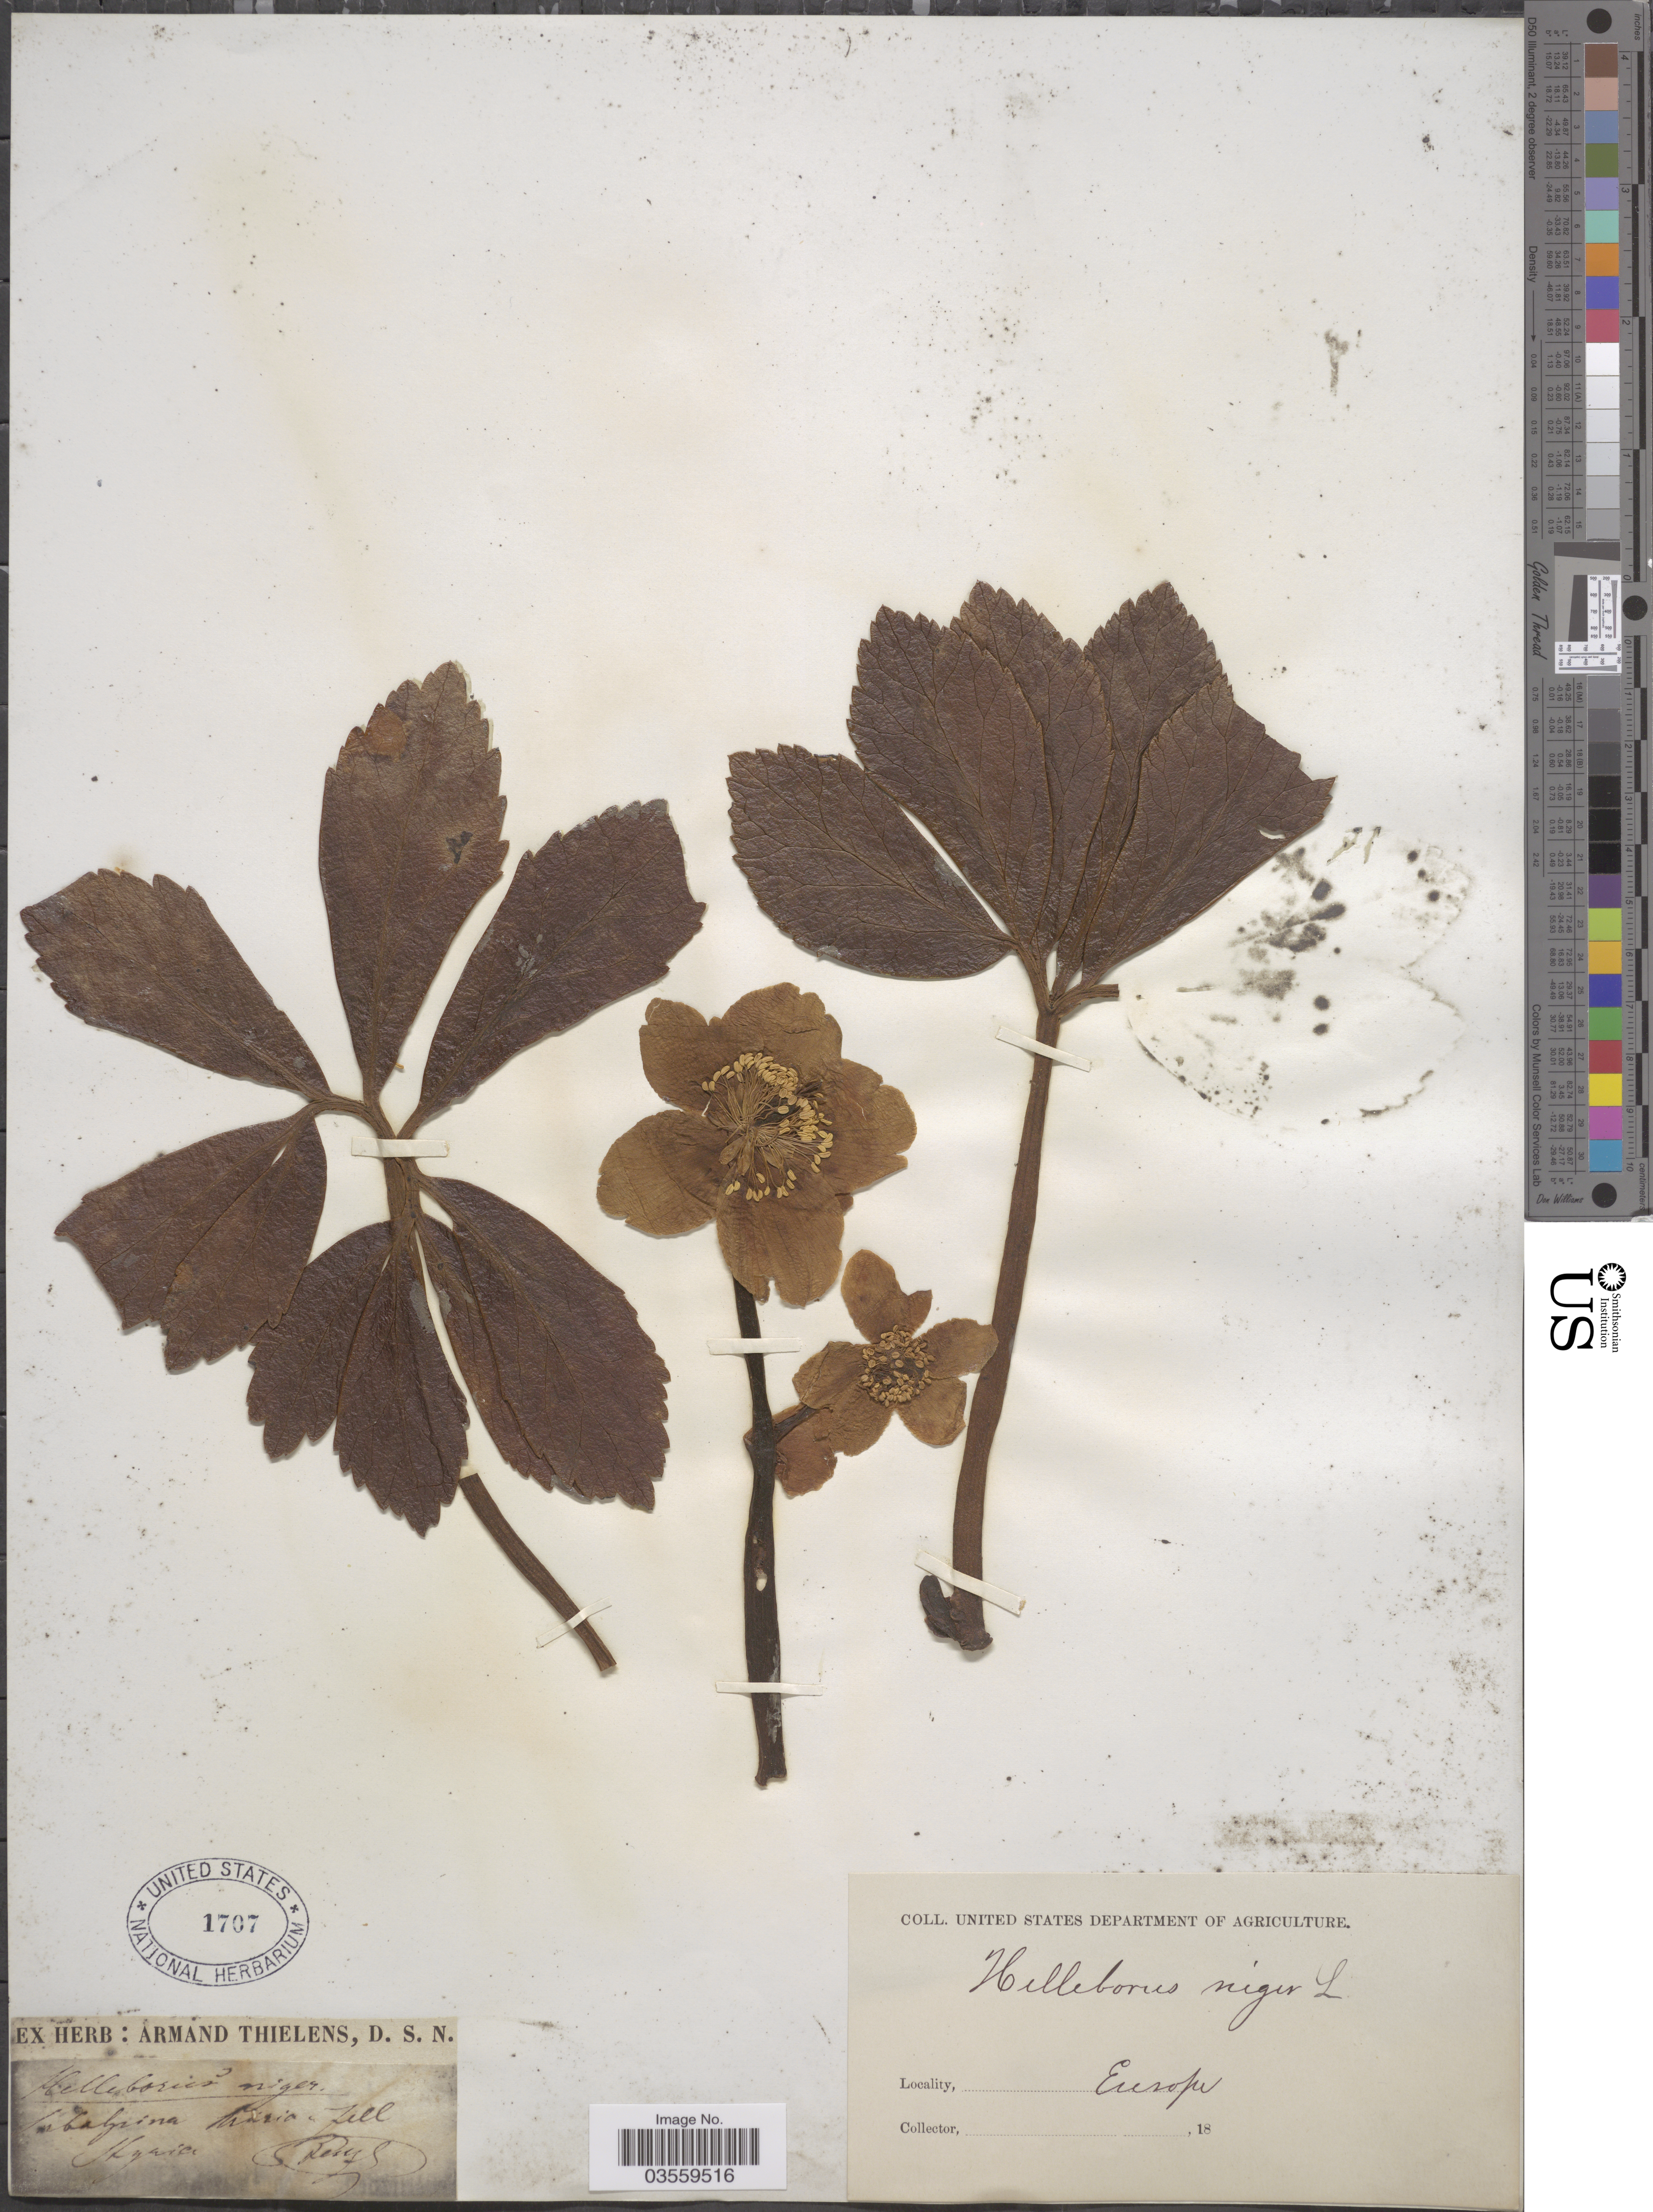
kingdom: Plantae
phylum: Tracheophyta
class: Magnoliopsida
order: Ranunculales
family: Ranunculaceae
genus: Helleborus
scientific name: Helleborus niger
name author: L.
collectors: A. Thielens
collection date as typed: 18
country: Austria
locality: Subalpina Midria Fell Styria.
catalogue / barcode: US 1707